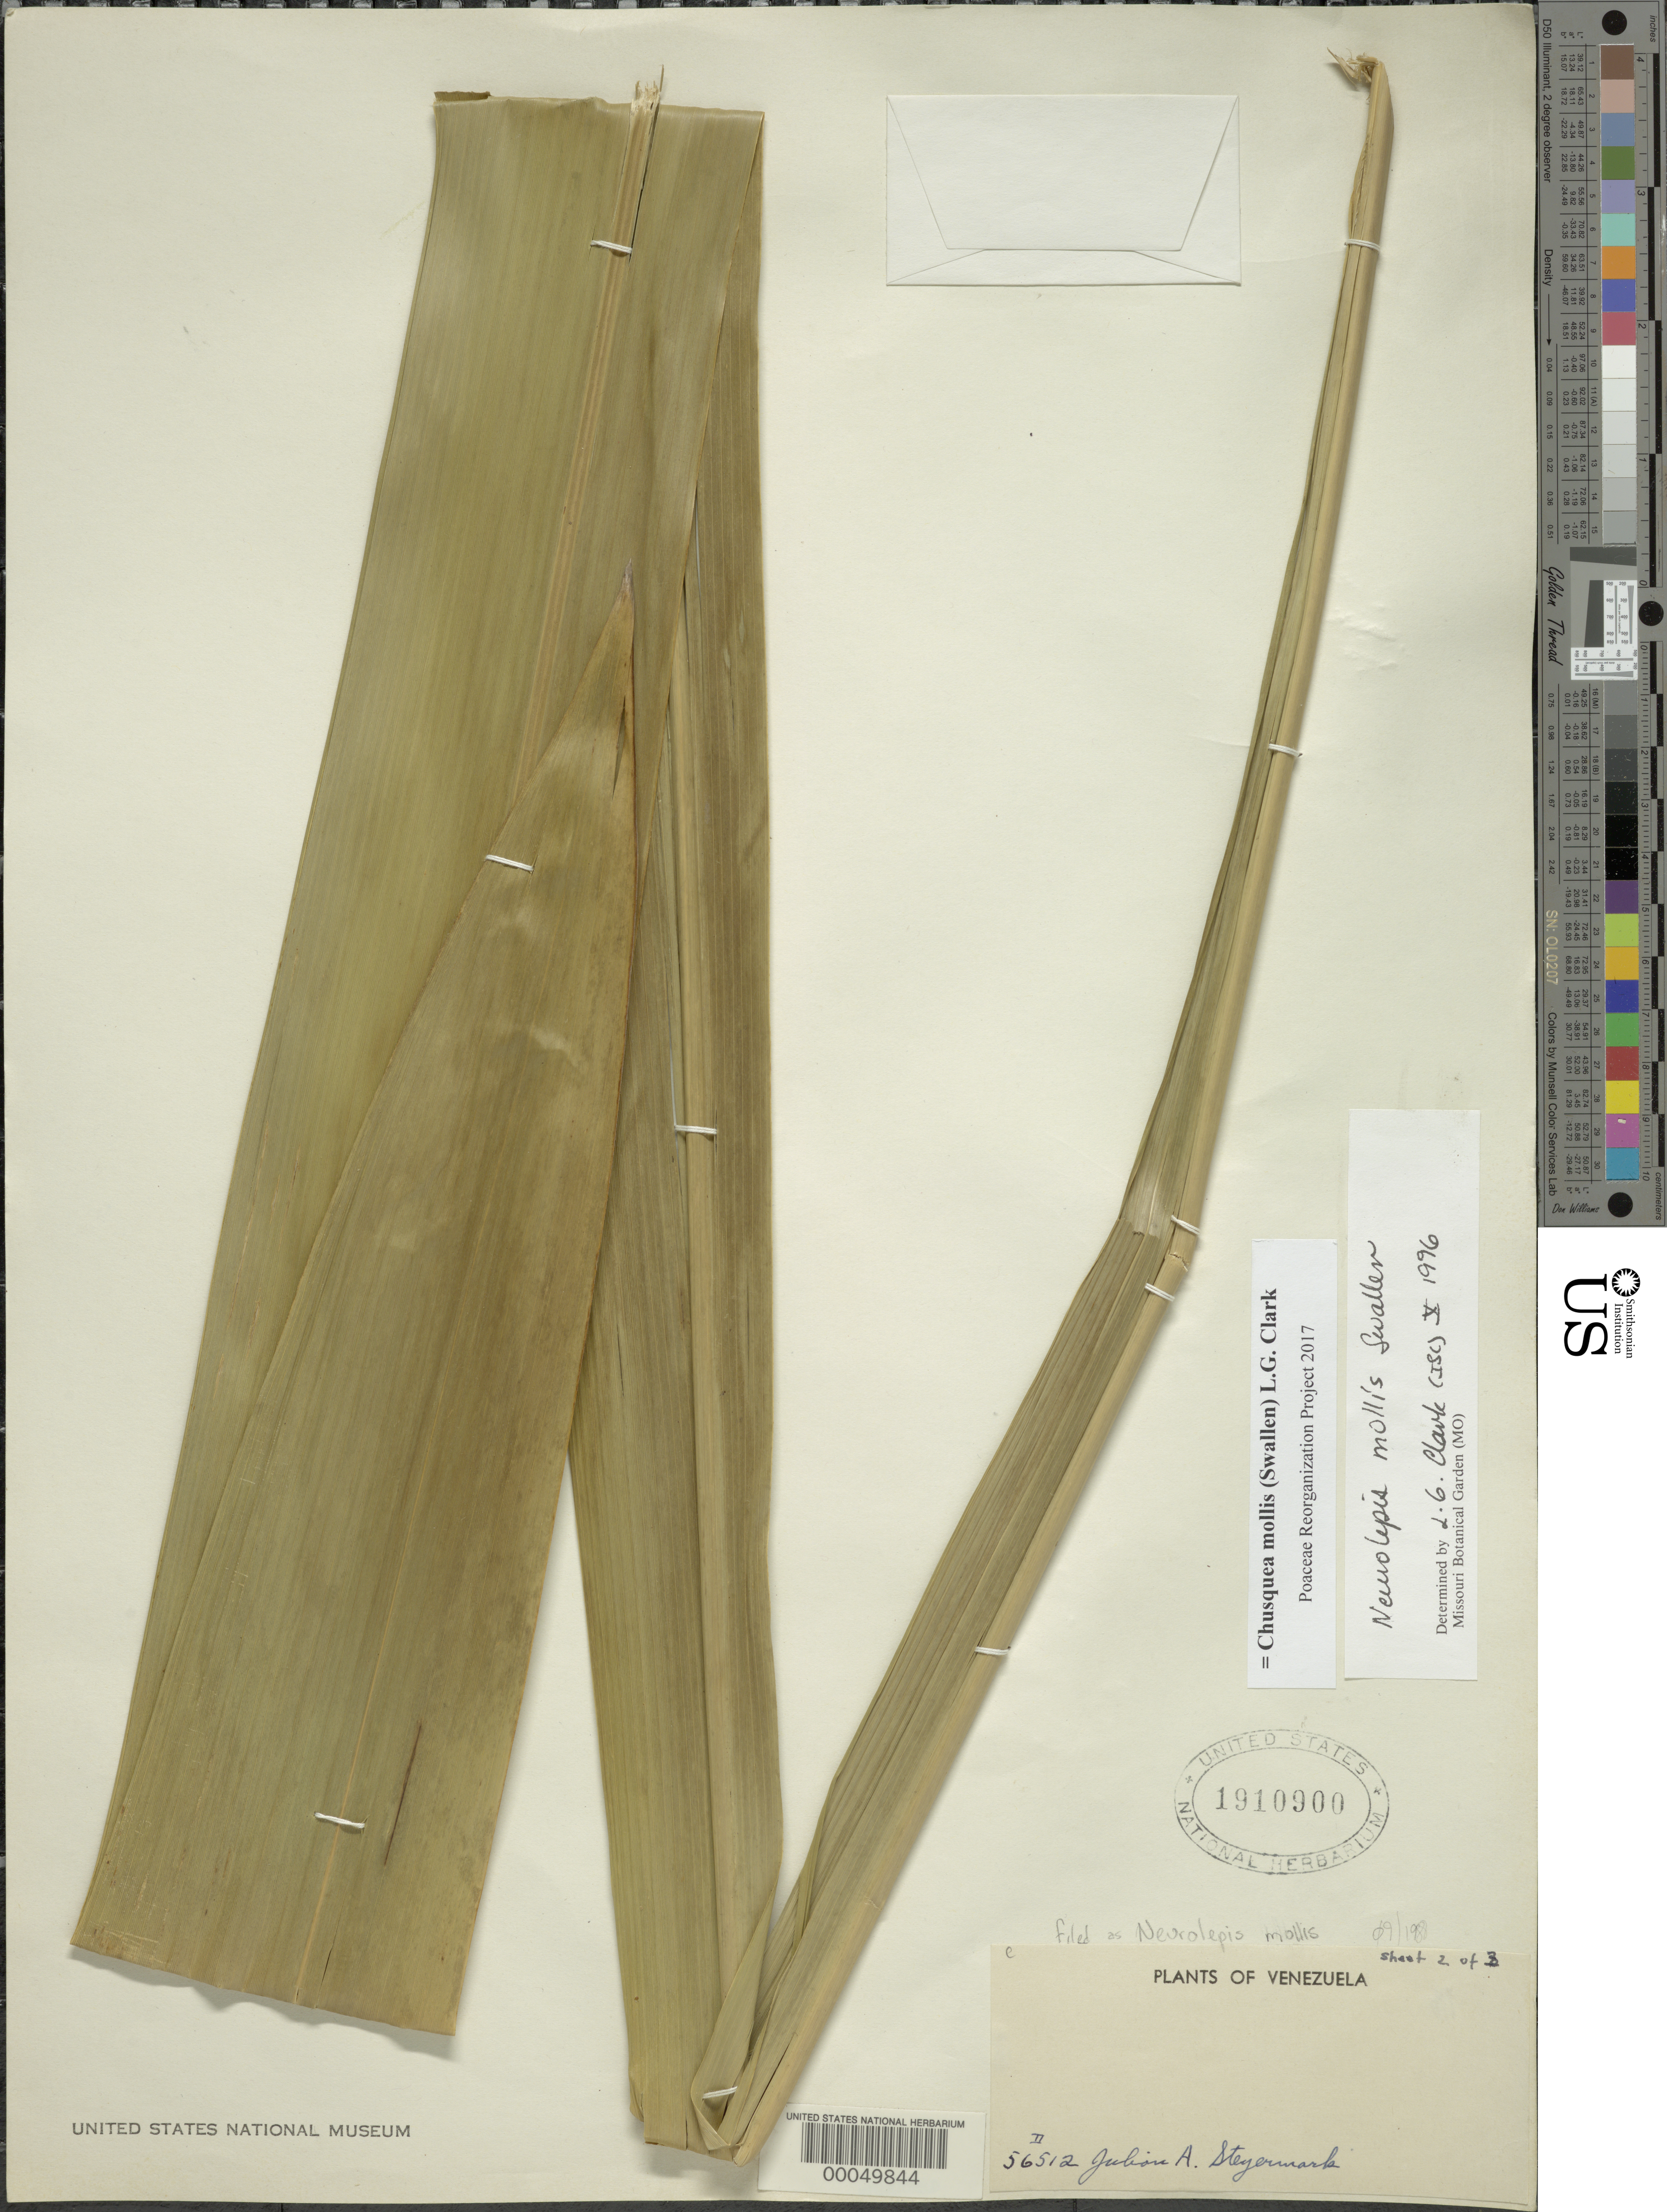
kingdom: Plantae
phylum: Tracheophyta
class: Liliopsida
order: Poales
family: Poaceae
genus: Chusquea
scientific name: Chusquea mollis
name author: (Swallen) L.G. Clark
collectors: J. Steyermark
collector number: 56512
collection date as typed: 14 May 1944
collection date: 1944-05-14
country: Venezuela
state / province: Mérida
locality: El molino, san isidro alto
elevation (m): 2430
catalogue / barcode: US 1910900